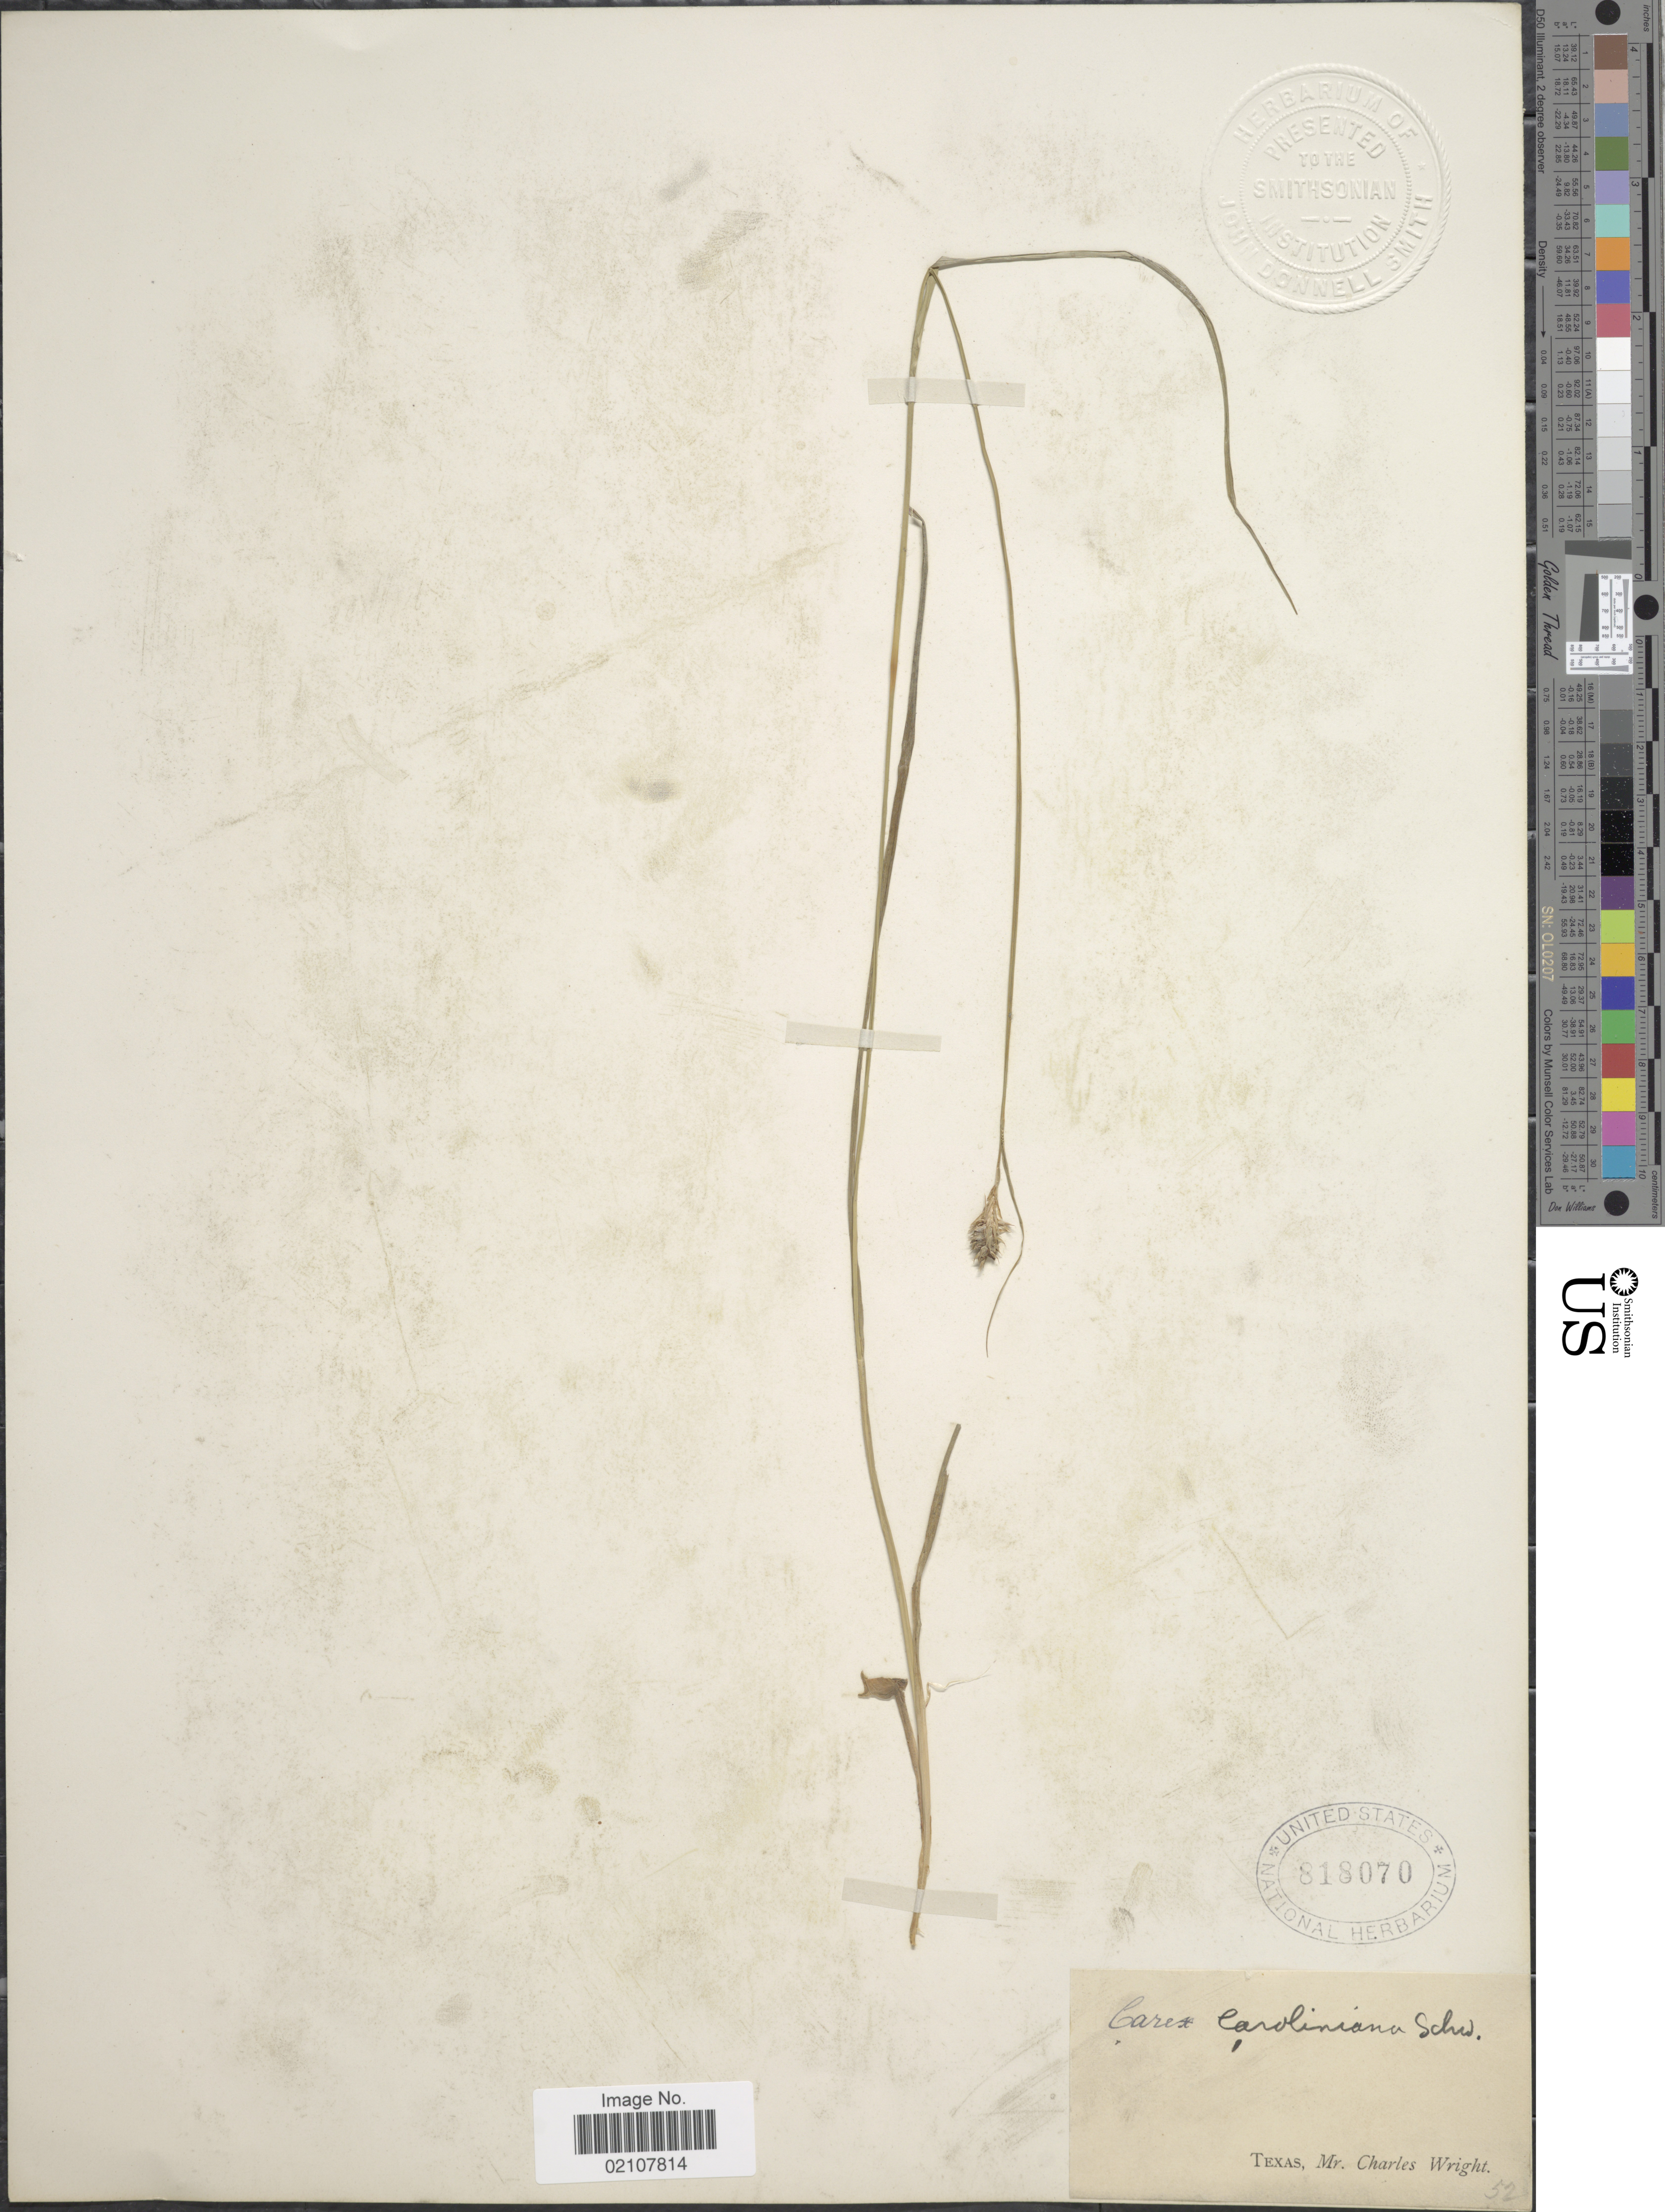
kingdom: Plantae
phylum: Tracheophyta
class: Liliopsida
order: Poales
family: Cyperaceae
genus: Carex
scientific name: Carex caroliniana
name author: Schwein.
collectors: C. Wright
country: United States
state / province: Texas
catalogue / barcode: US 818070